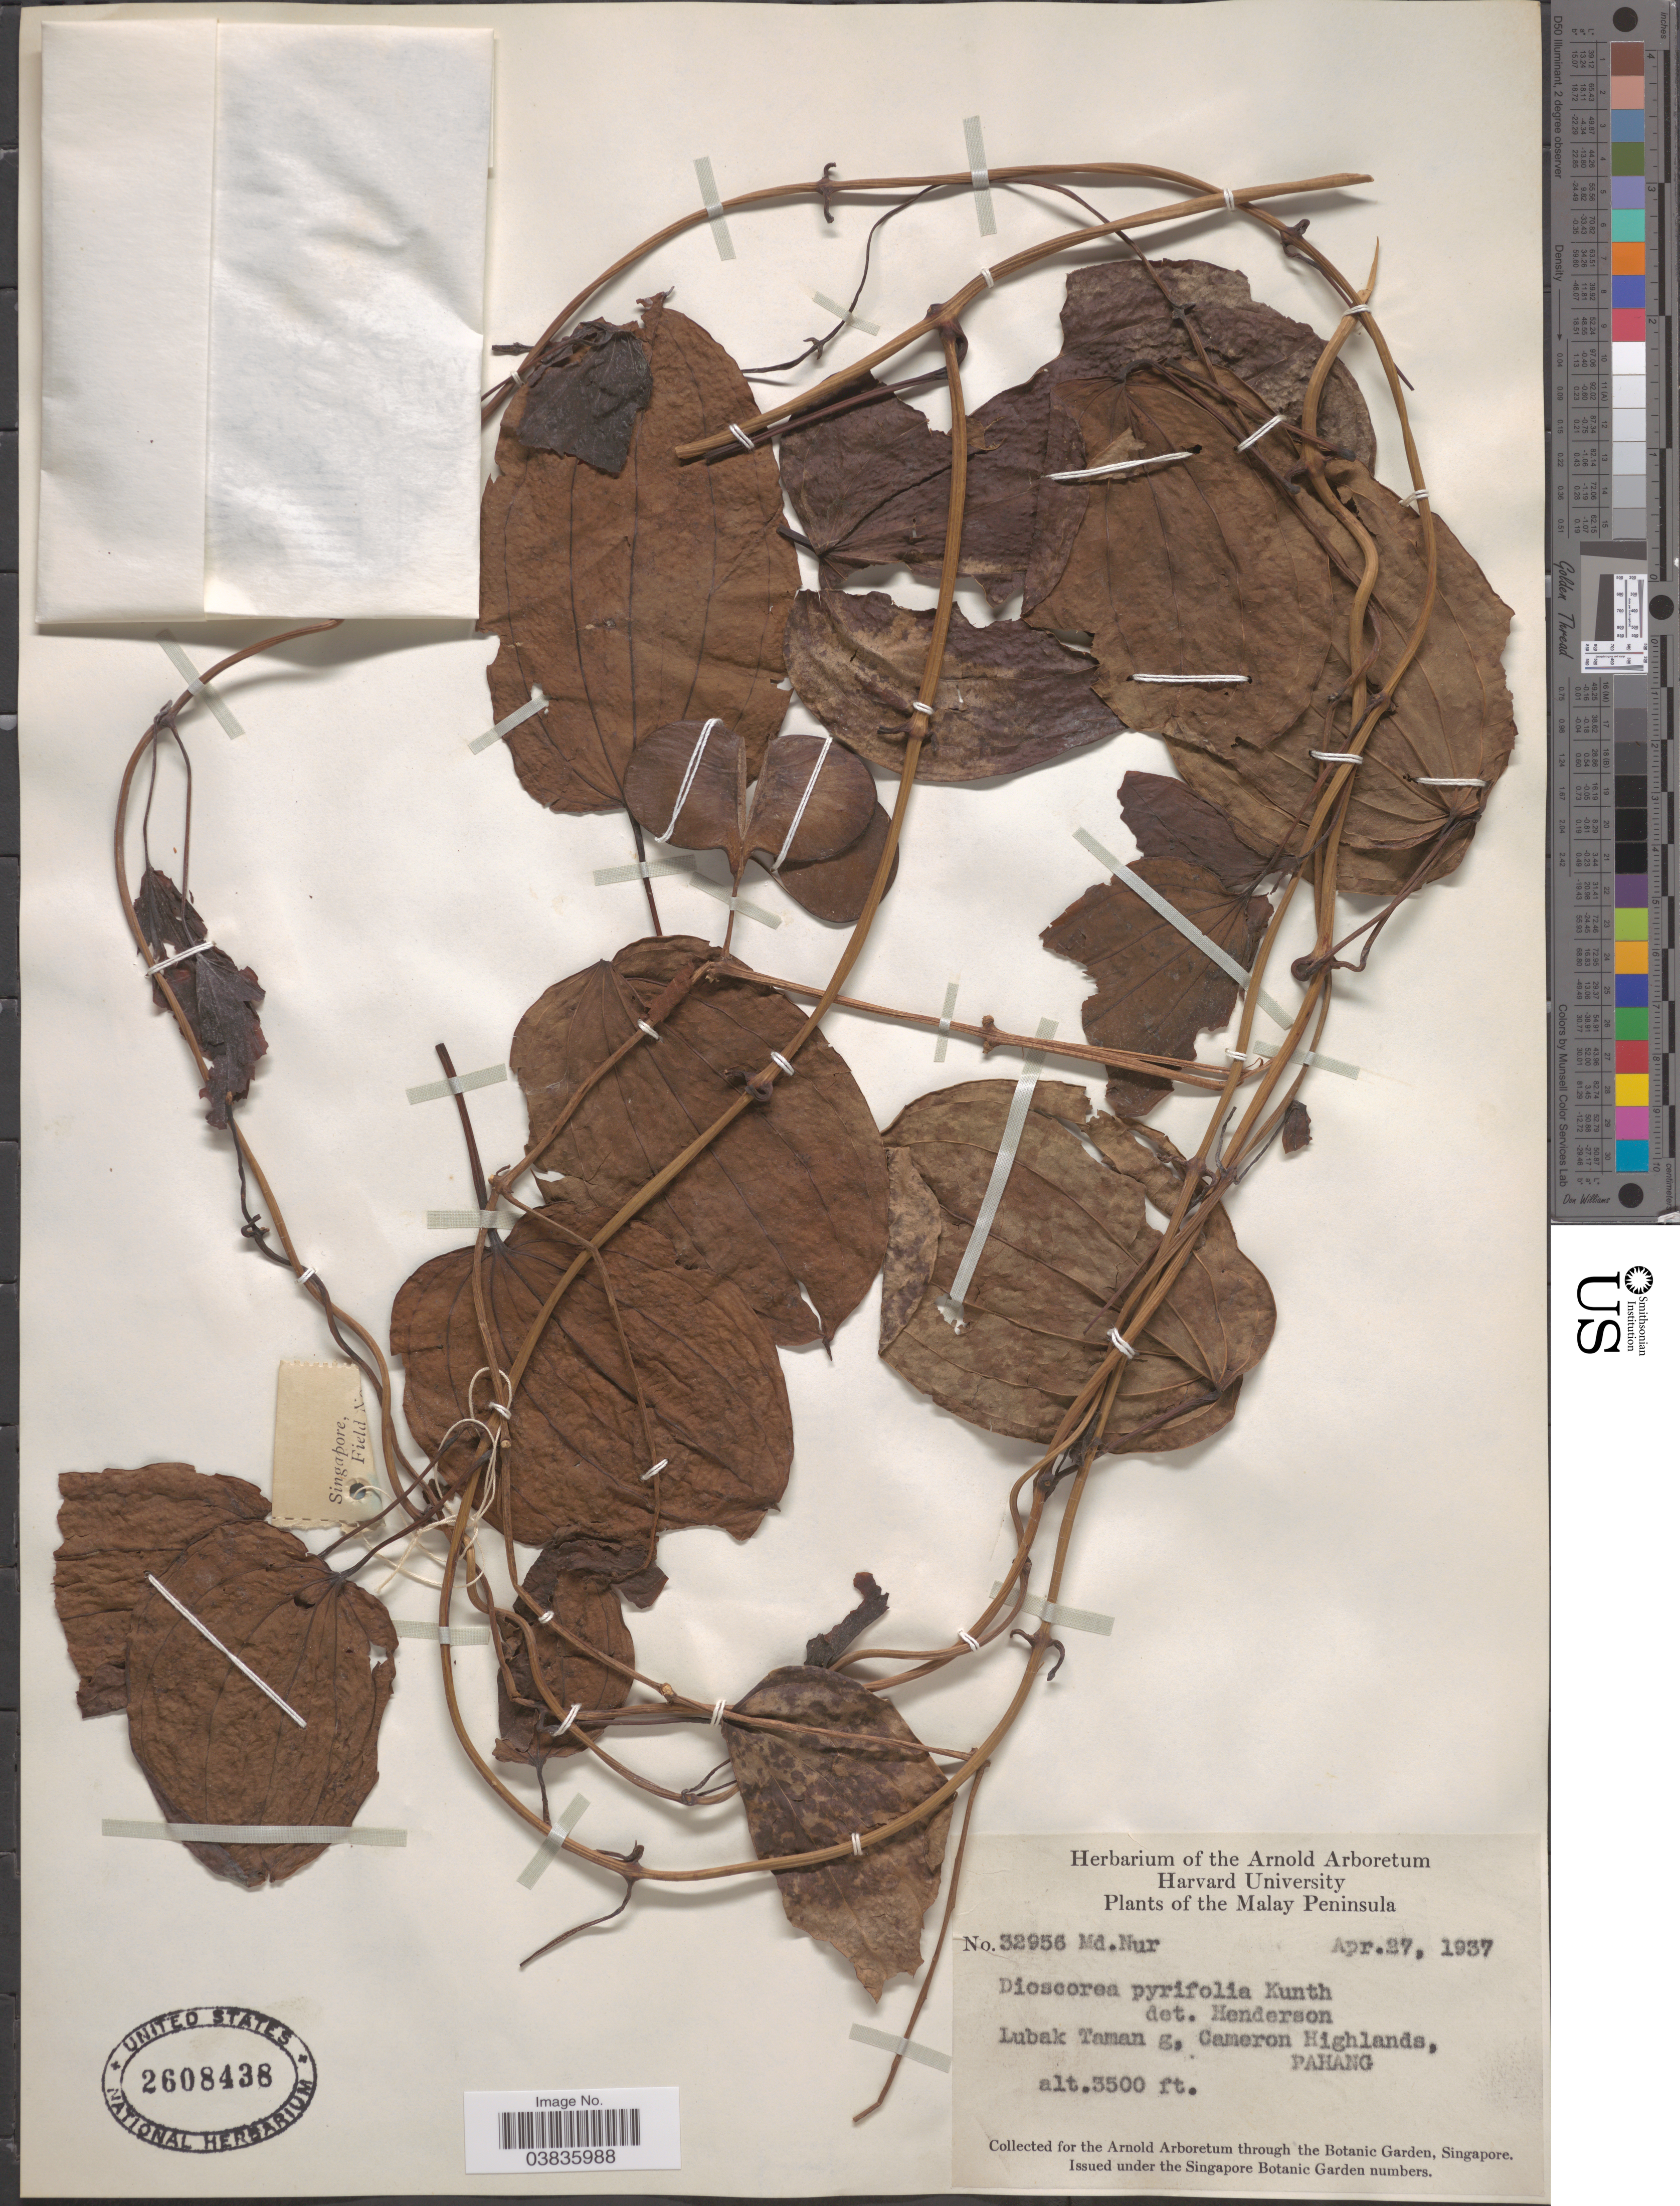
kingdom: Plantae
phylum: Tracheophyta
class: Liliopsida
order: Dioscoreales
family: Dioscoreaceae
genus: Dioscorea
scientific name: Dioscorea pyrifolia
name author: Kunth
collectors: M. Nur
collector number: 32956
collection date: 1937-04-27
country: Malaysia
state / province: Pahang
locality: Malay Peninsula. Lubak Taman g, Cameron Highlands, Pahang.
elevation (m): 1067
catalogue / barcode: US 2608438